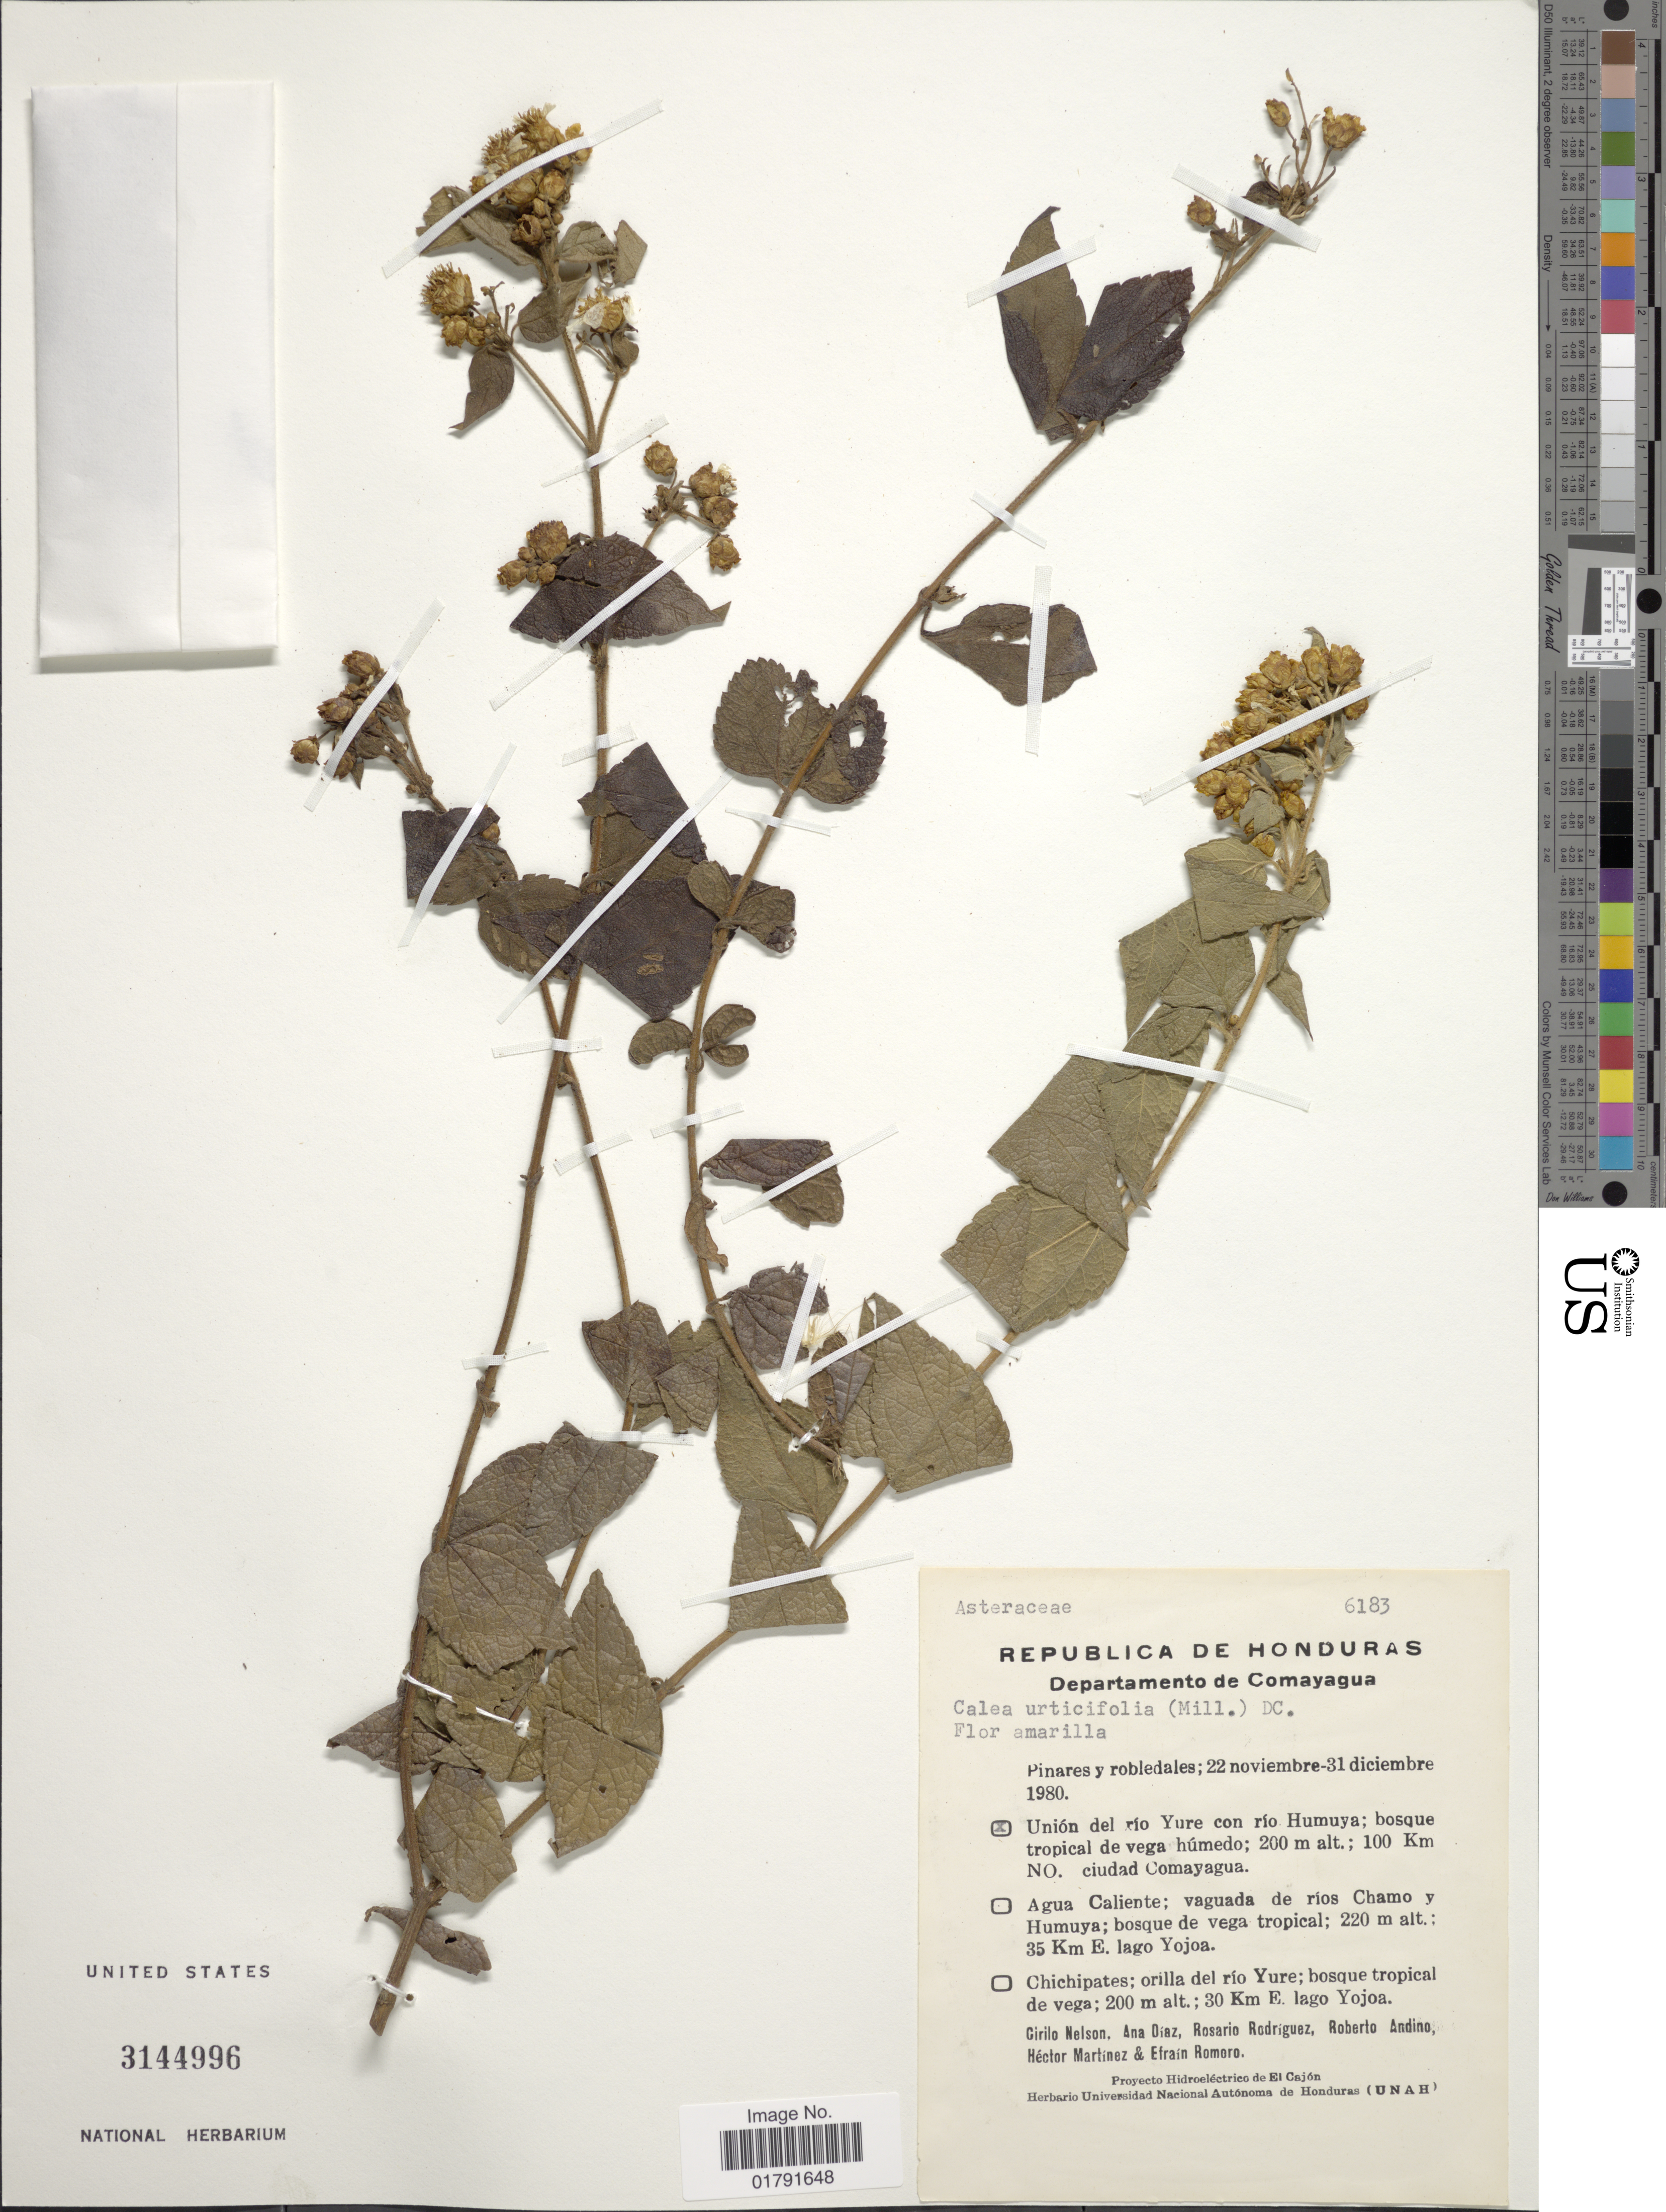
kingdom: Plantae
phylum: Tracheophyta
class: Magnoliopsida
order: Asterales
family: Asteraceae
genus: Calea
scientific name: Calea urticifolia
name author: (Mill.) DC.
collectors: G. Nelson, A. Diaz, R. Rodriguez, R. Andino & et al.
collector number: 6183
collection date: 1980-11-22/1980-12-31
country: Honduras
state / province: Comayagua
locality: Pinares y robledales, Union del rio Yure con rio Humuya; 100 Km NO. ciudad Comayagua.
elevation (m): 200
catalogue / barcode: US 3144996